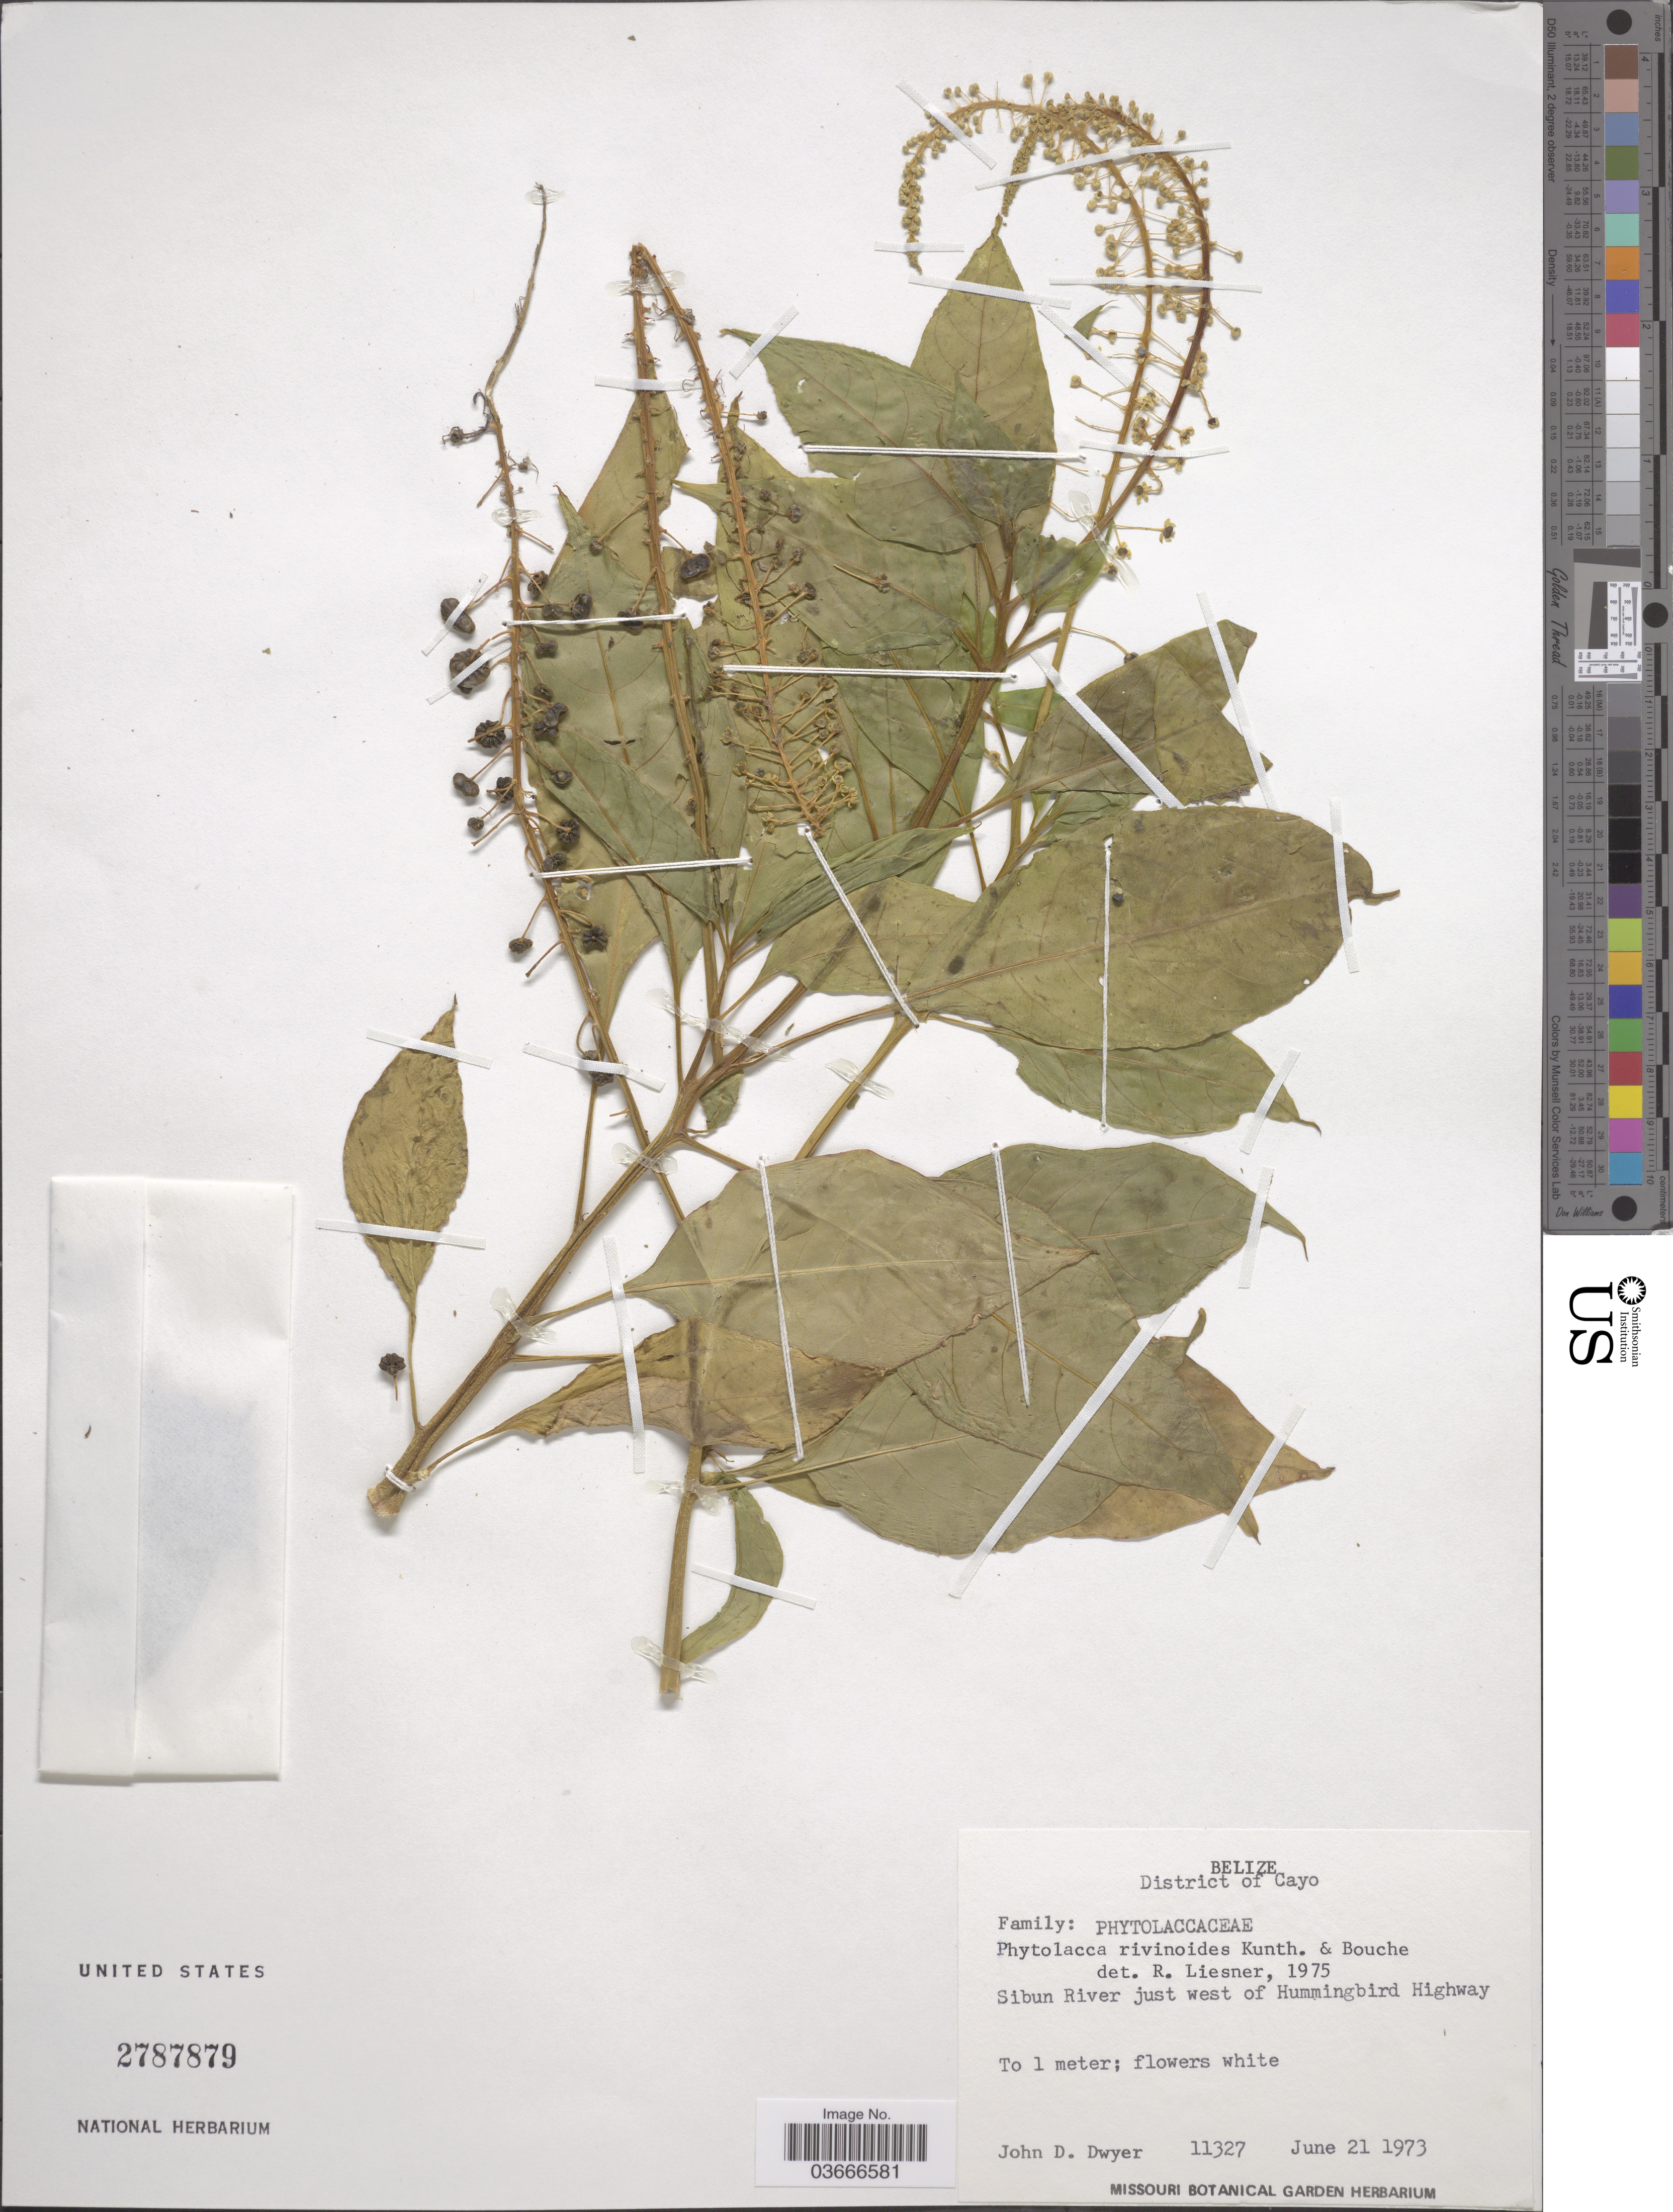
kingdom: Plantae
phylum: Tracheophyta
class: Magnoliopsida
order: Caryophyllales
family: Phytolaccaceae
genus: Phytolacca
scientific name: Phytolacca rivinoides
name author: Kunth & C.D. Bouché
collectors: J. D. Dwyer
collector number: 11327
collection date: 1973-06-21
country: Belize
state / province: Cayo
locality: District of Cayo. Sibun River just west of Hummingbird Highway.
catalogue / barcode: US 2787879